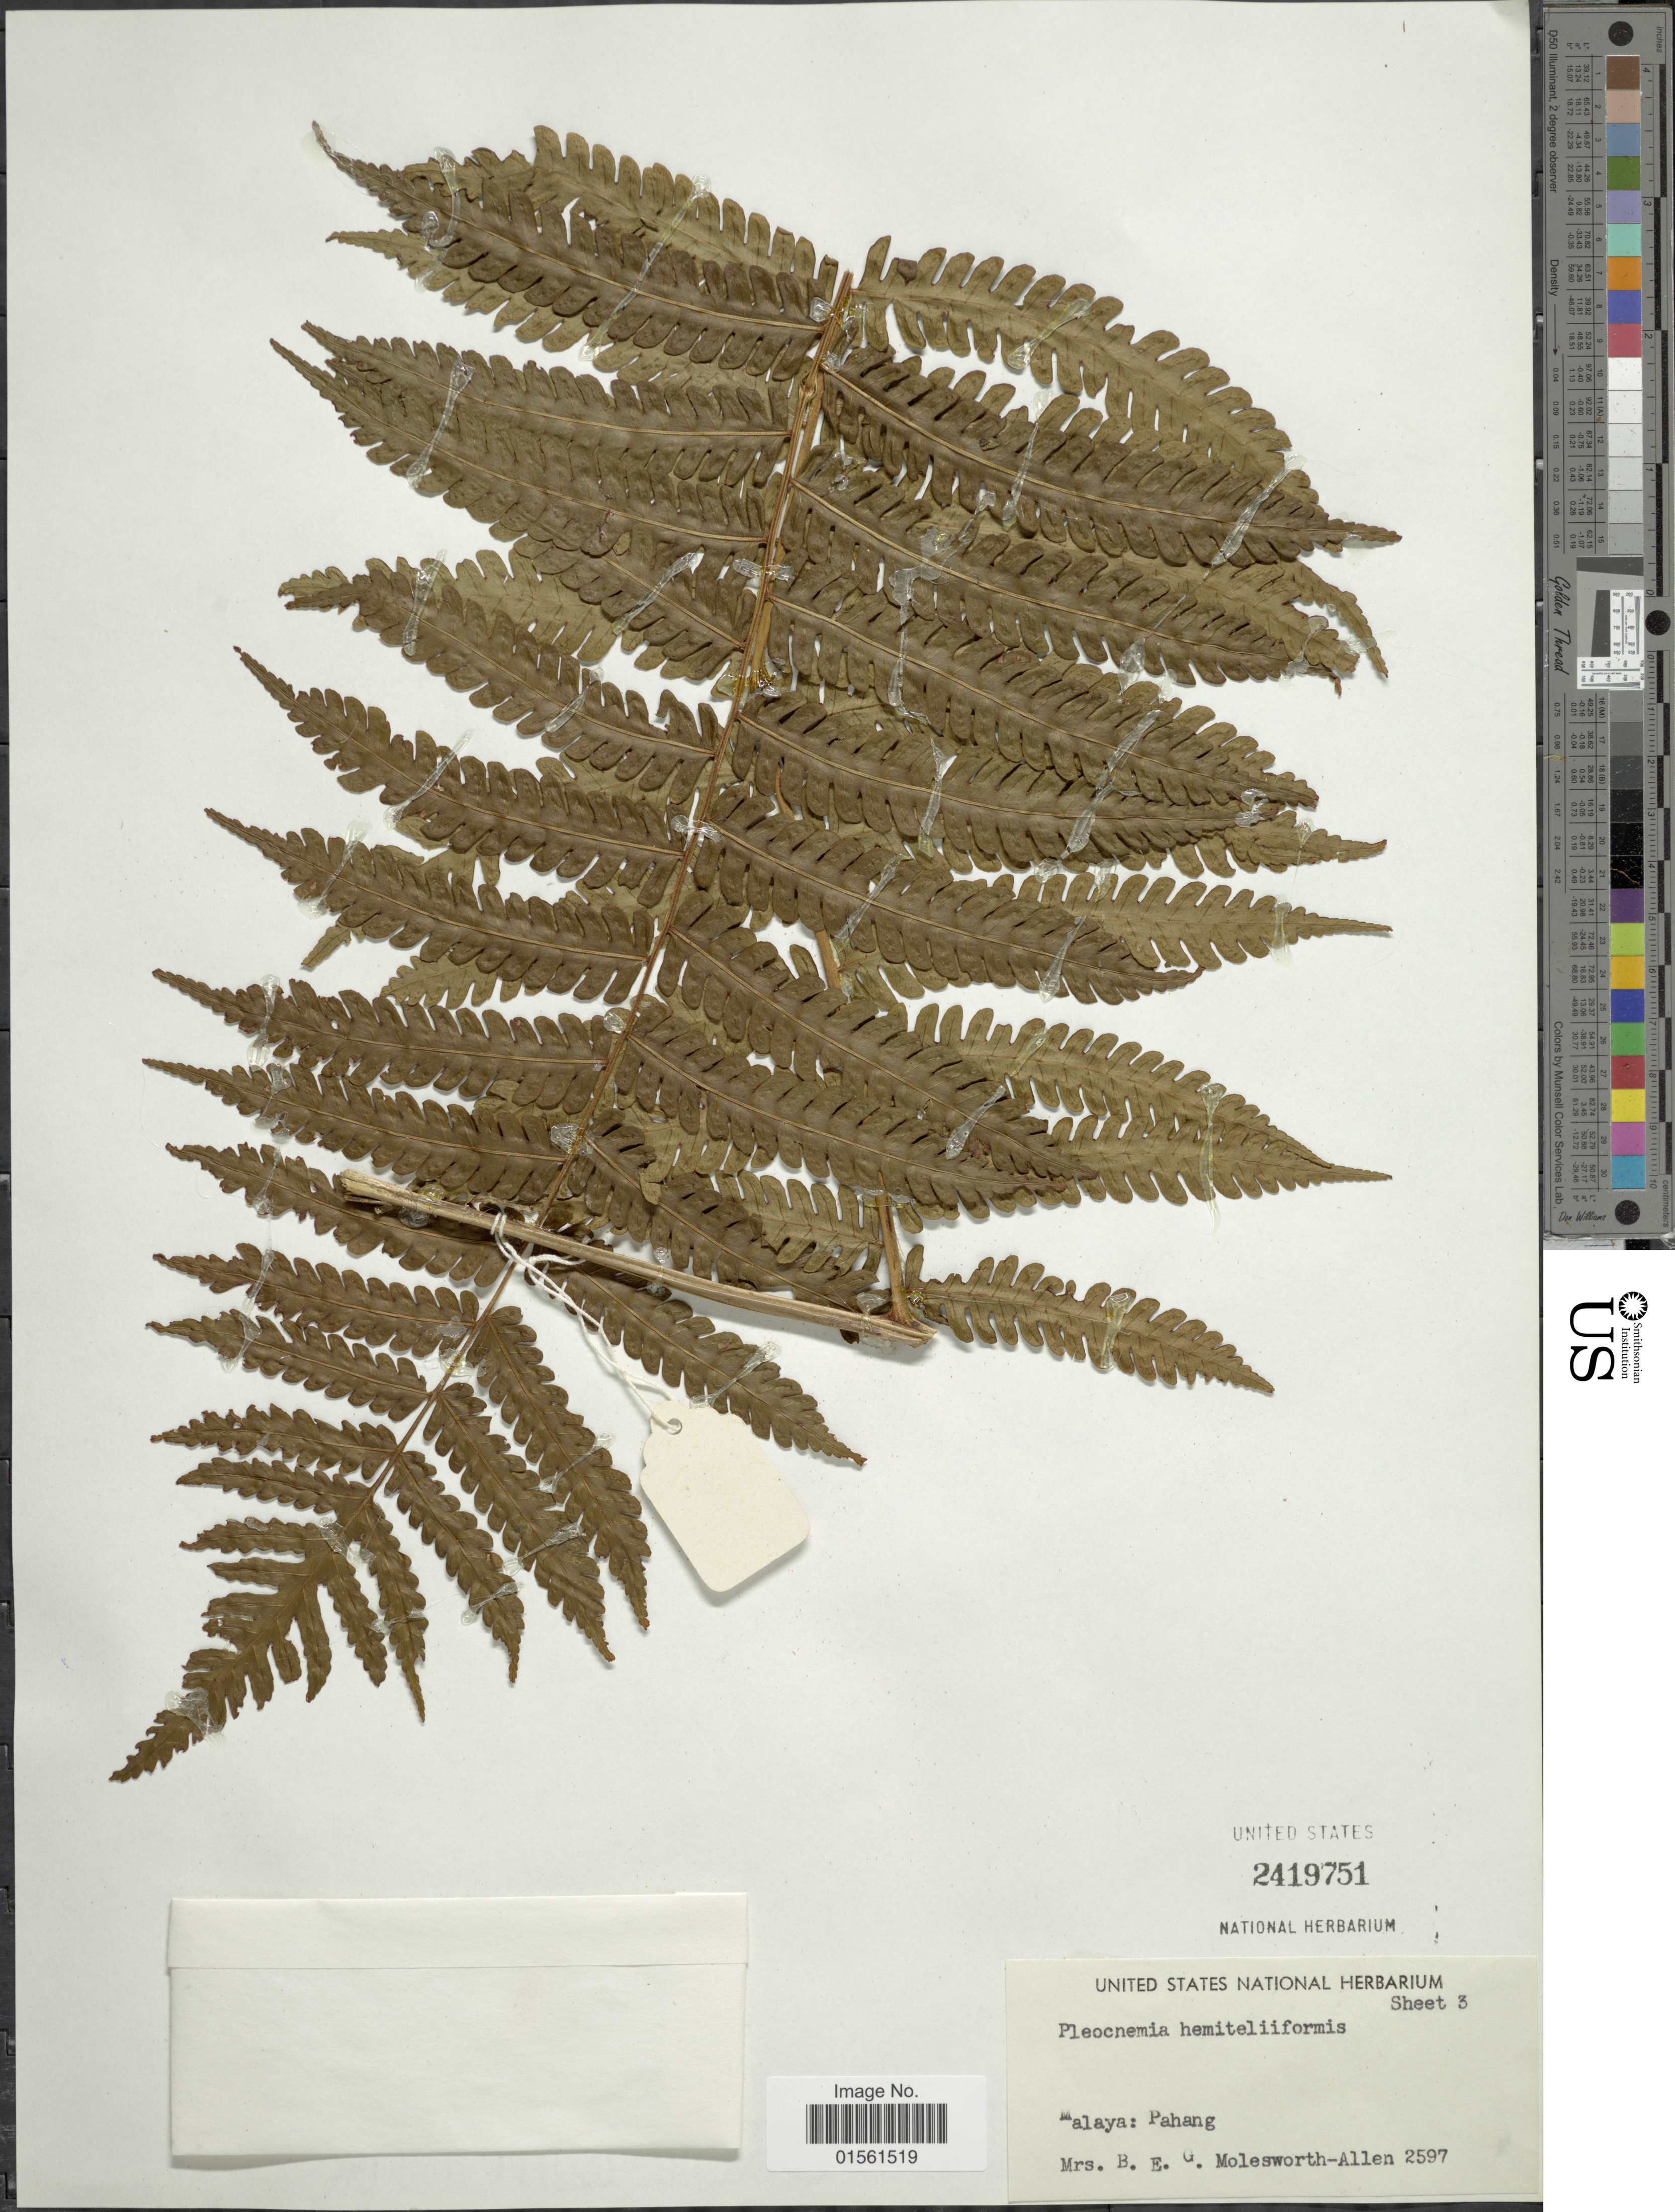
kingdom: Plantae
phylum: Tracheophyta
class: Polypodiopsida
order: Polypodiales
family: Dryopteridaceae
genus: Pleocnemia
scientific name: Pleocnemia hemiteliiformis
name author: (Racib.) Holttum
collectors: B. E. G. Molesworth-Allen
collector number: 2597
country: Malaysia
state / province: Pahang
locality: Malaya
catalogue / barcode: US 2419751